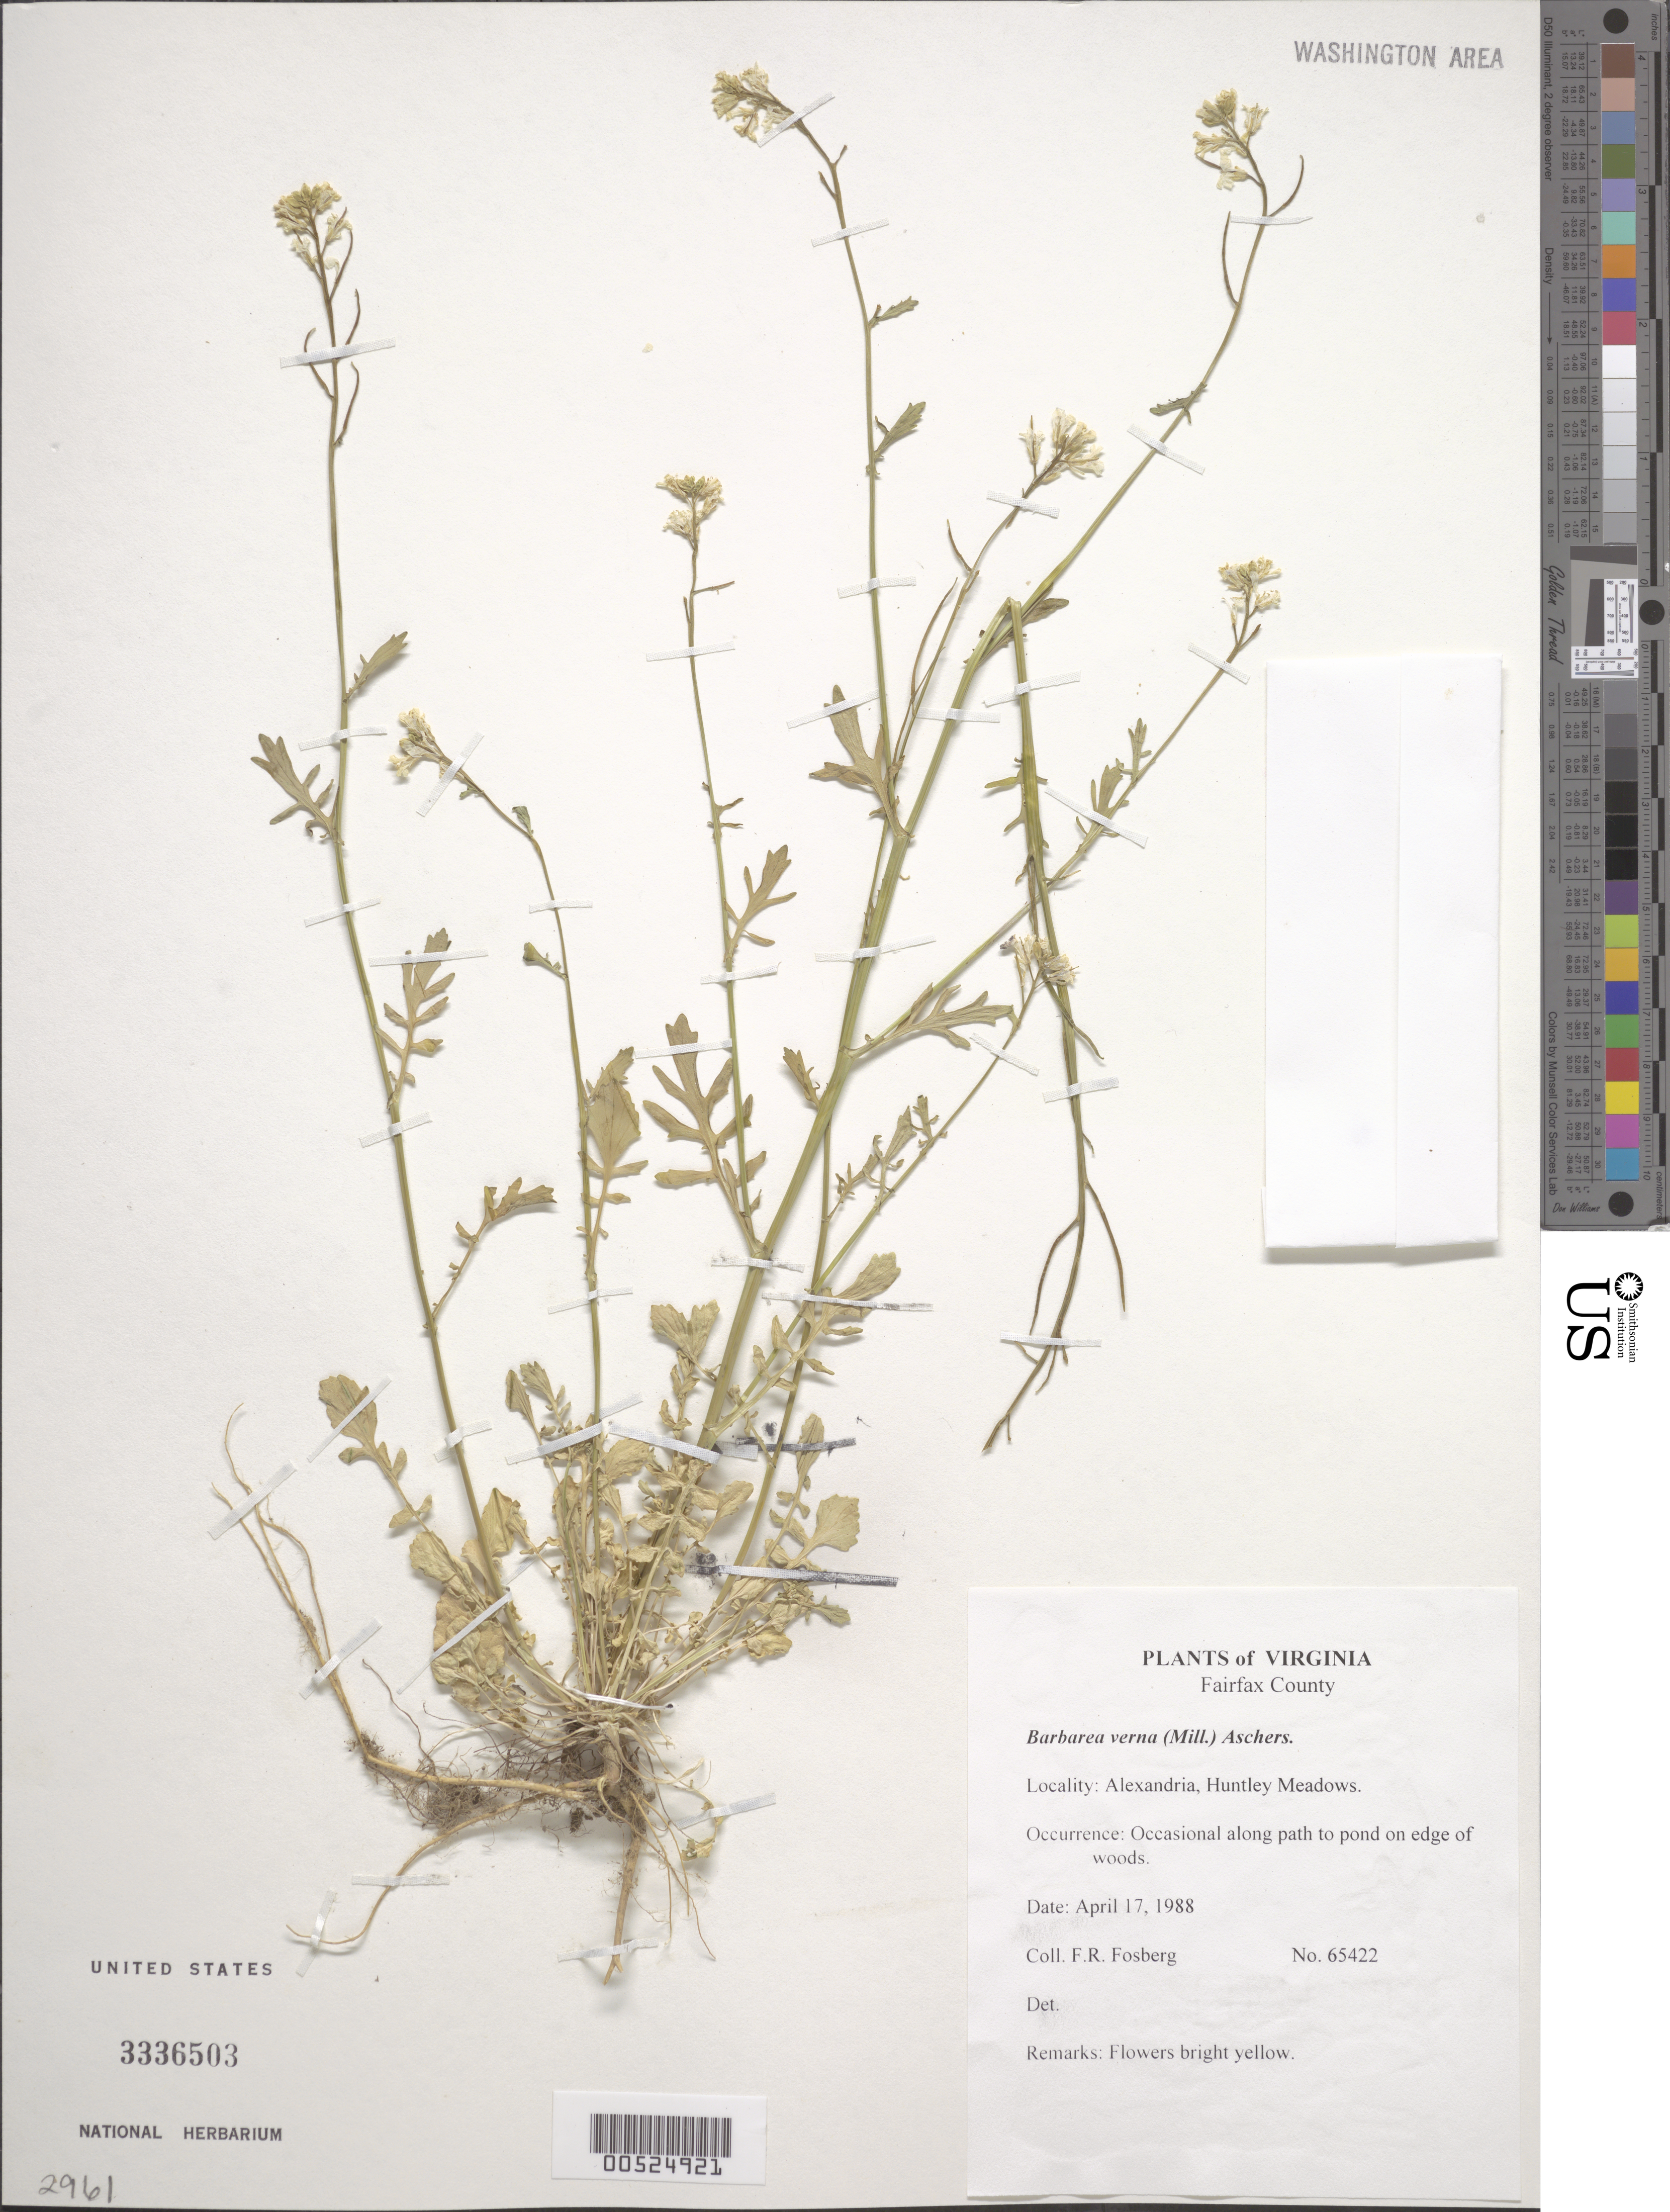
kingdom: Plantae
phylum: Tracheophyta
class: Magnoliopsida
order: Brassicales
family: Brassicaceae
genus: Barbarea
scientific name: Barbarea verna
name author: (Mill.) Asch.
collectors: F. R. Fosberg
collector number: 65422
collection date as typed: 17 Apr 1988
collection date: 1988-04-17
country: United States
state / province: Virginia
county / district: City of Alexandria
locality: Alexandria, Huntley Meadows.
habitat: Occasional along path to pond on edge of woods.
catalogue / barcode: US 3336503